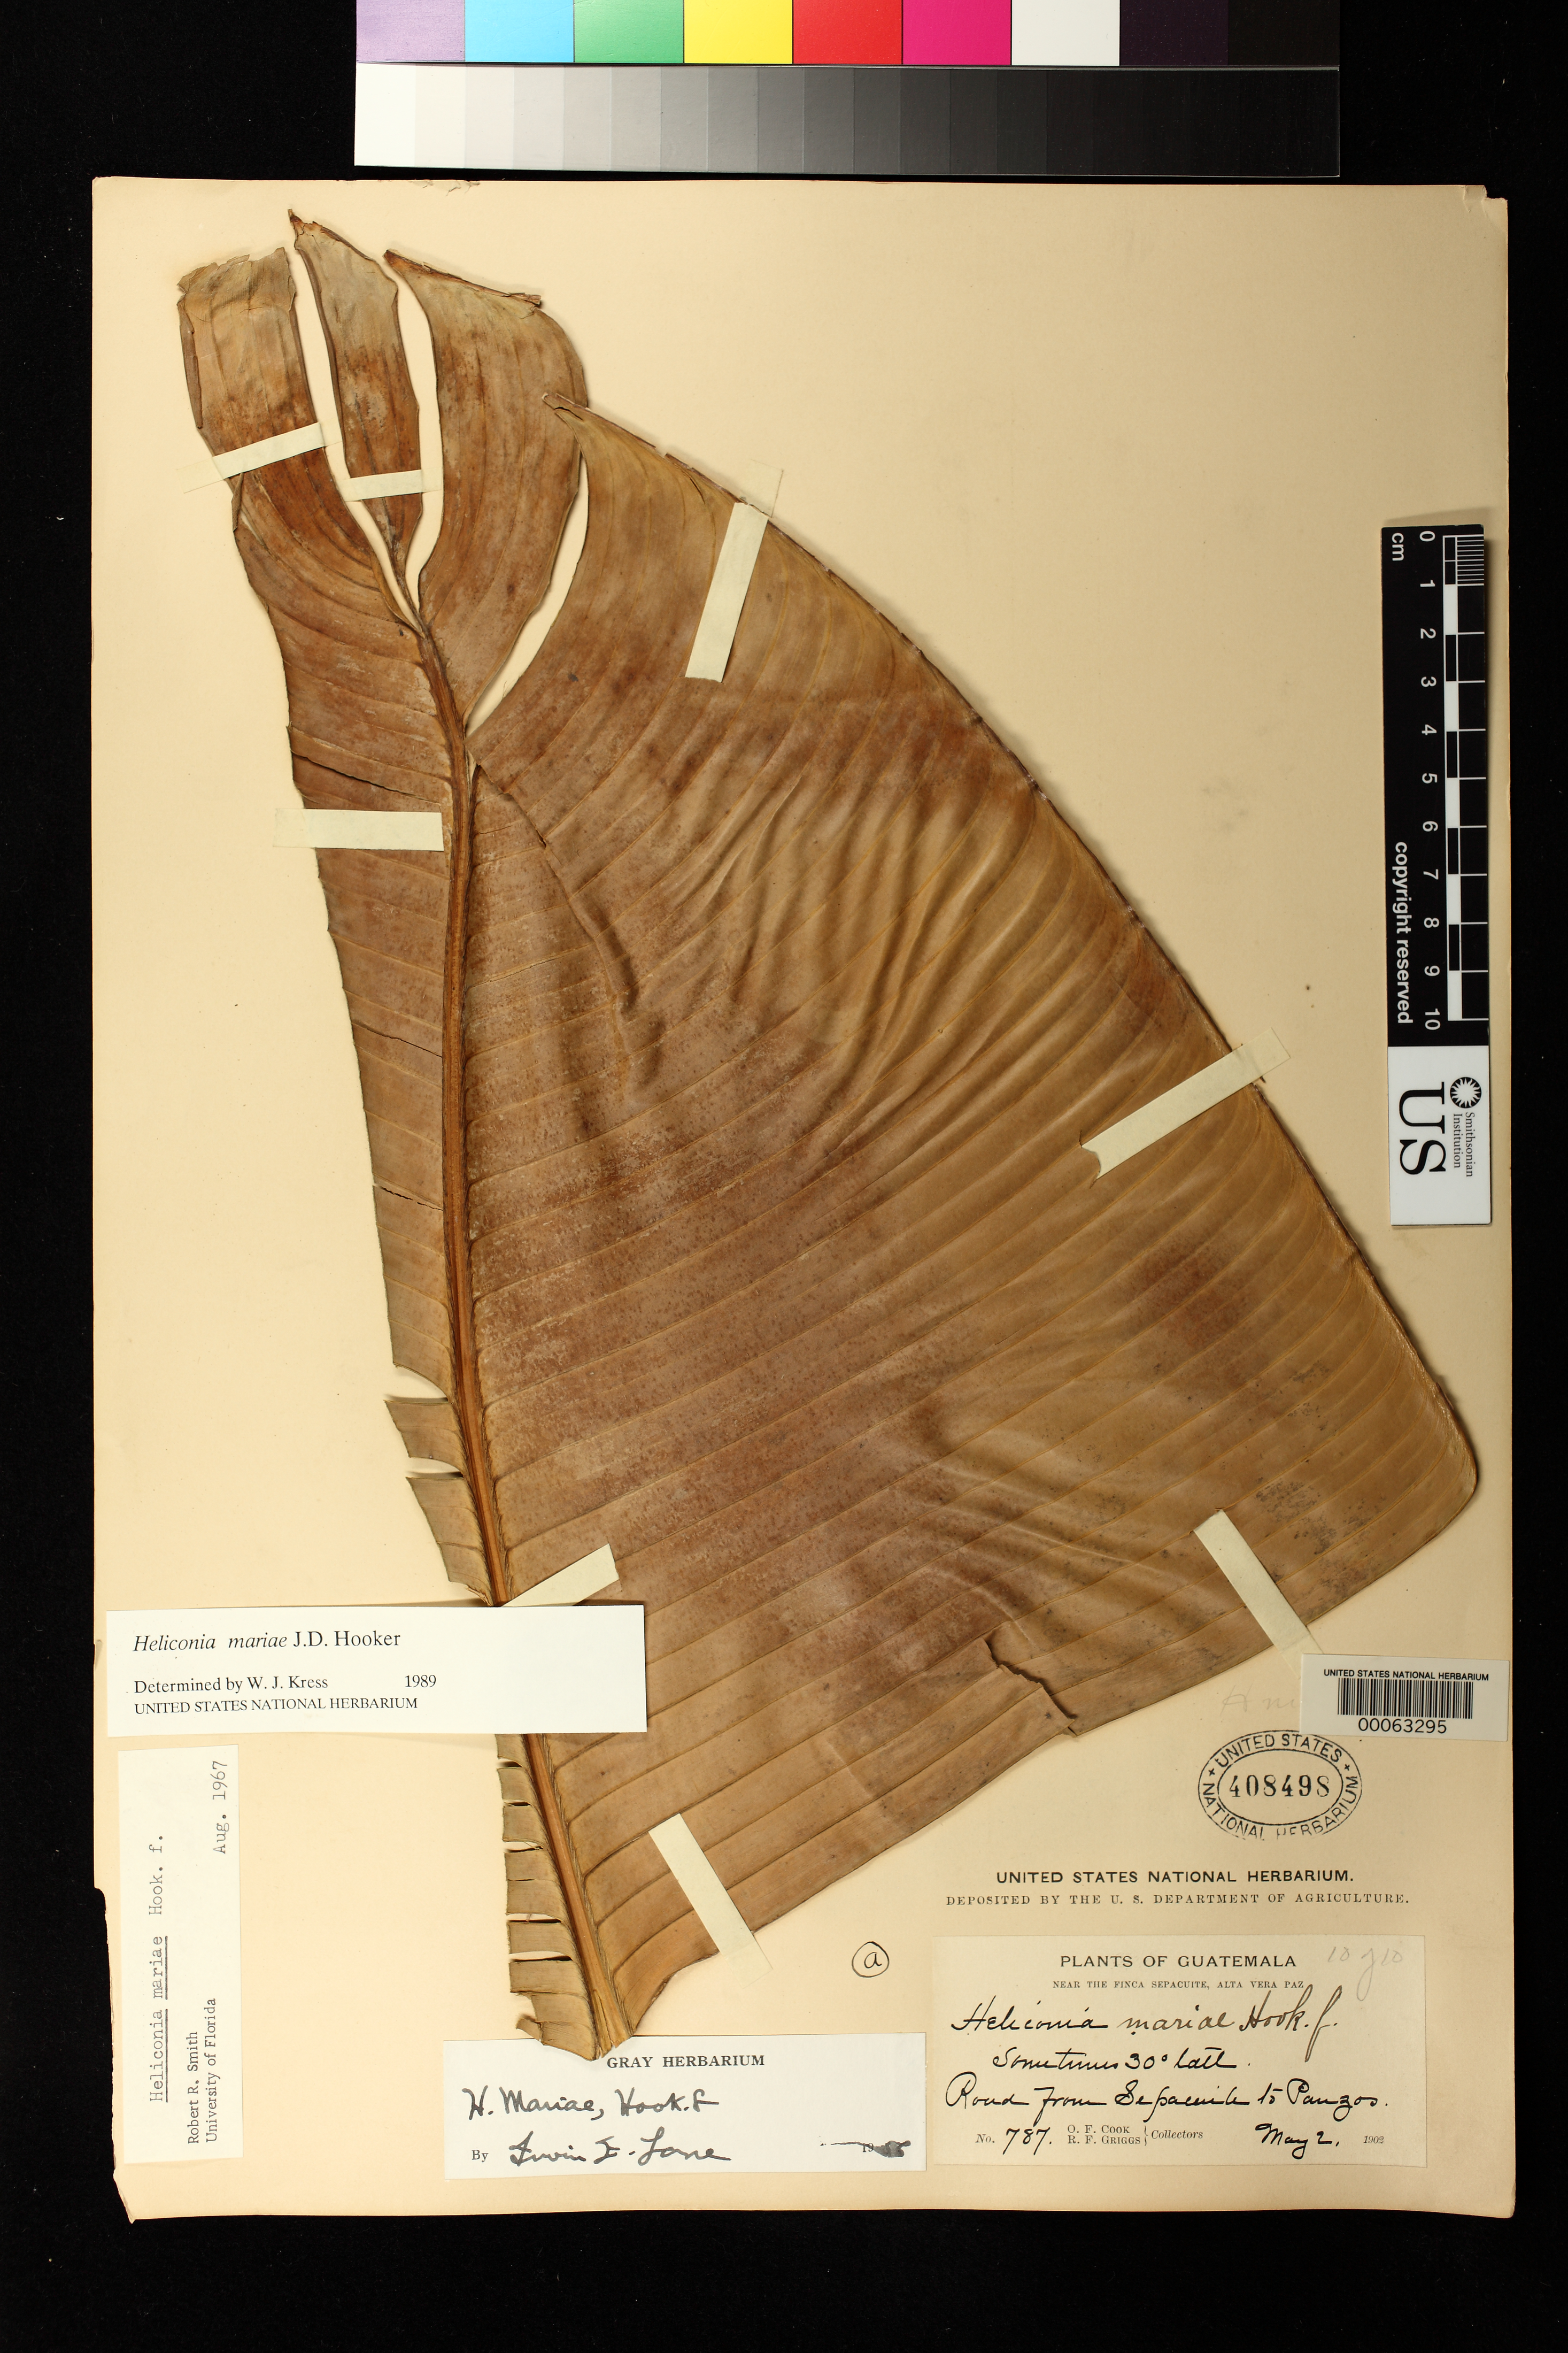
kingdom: Plantae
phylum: Tracheophyta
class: Liliopsida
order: Zingiberales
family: Heliconiaceae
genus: Heliconia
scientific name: Heliconia mariae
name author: Hook. f.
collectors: O. F. Cook & R. F. Griggs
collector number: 787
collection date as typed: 02 May 1902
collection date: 1902-05-02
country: Guatemala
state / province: Alta Verapaz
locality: Near the Finca Sepacuite; road from Sepacuite to Panzos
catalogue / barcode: US 408498